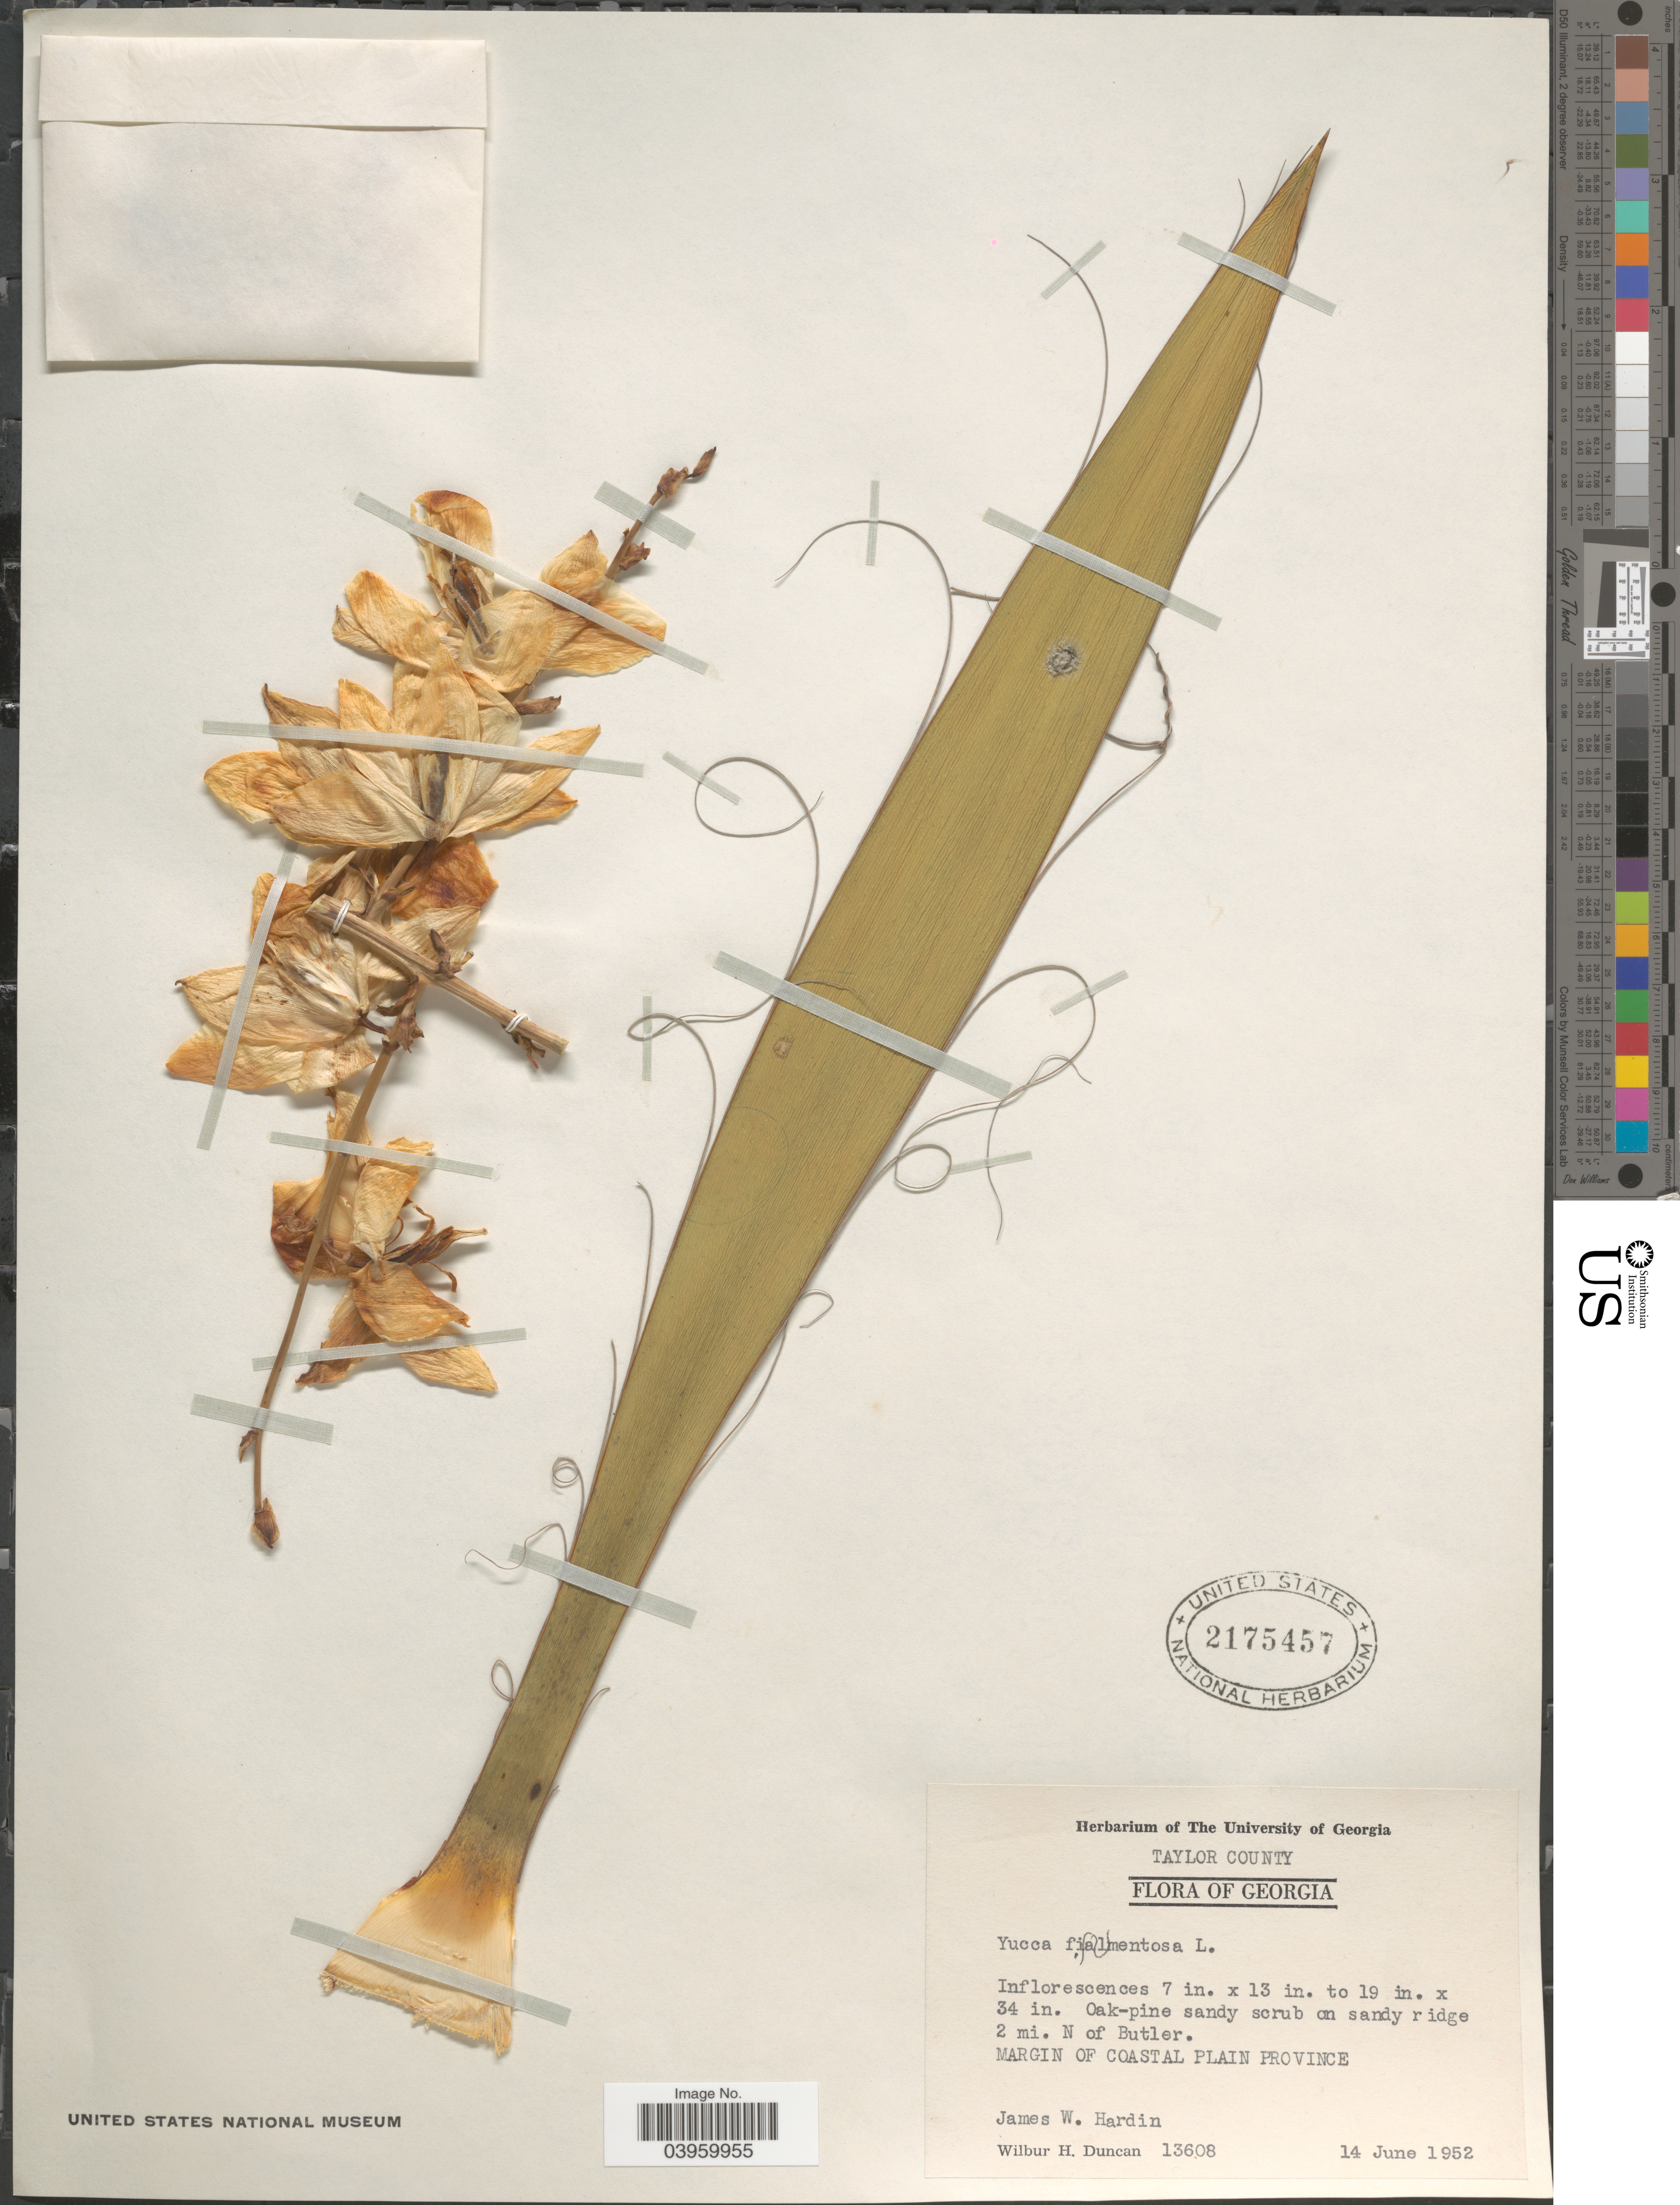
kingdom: Plantae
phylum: Tracheophyta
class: Liliopsida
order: Asparagales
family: Asparagaceae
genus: Yucca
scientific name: Yucca filamentosa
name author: L.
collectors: J. W. Hardin & W. H. Duncan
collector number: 13608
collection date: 1952-06-14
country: United States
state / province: Georgia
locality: Taylor County. Oak-pine sandy scrub on sandy ridge 2 mi. N of Butler. Margin of Coastal Plain Province.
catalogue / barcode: US 2175457